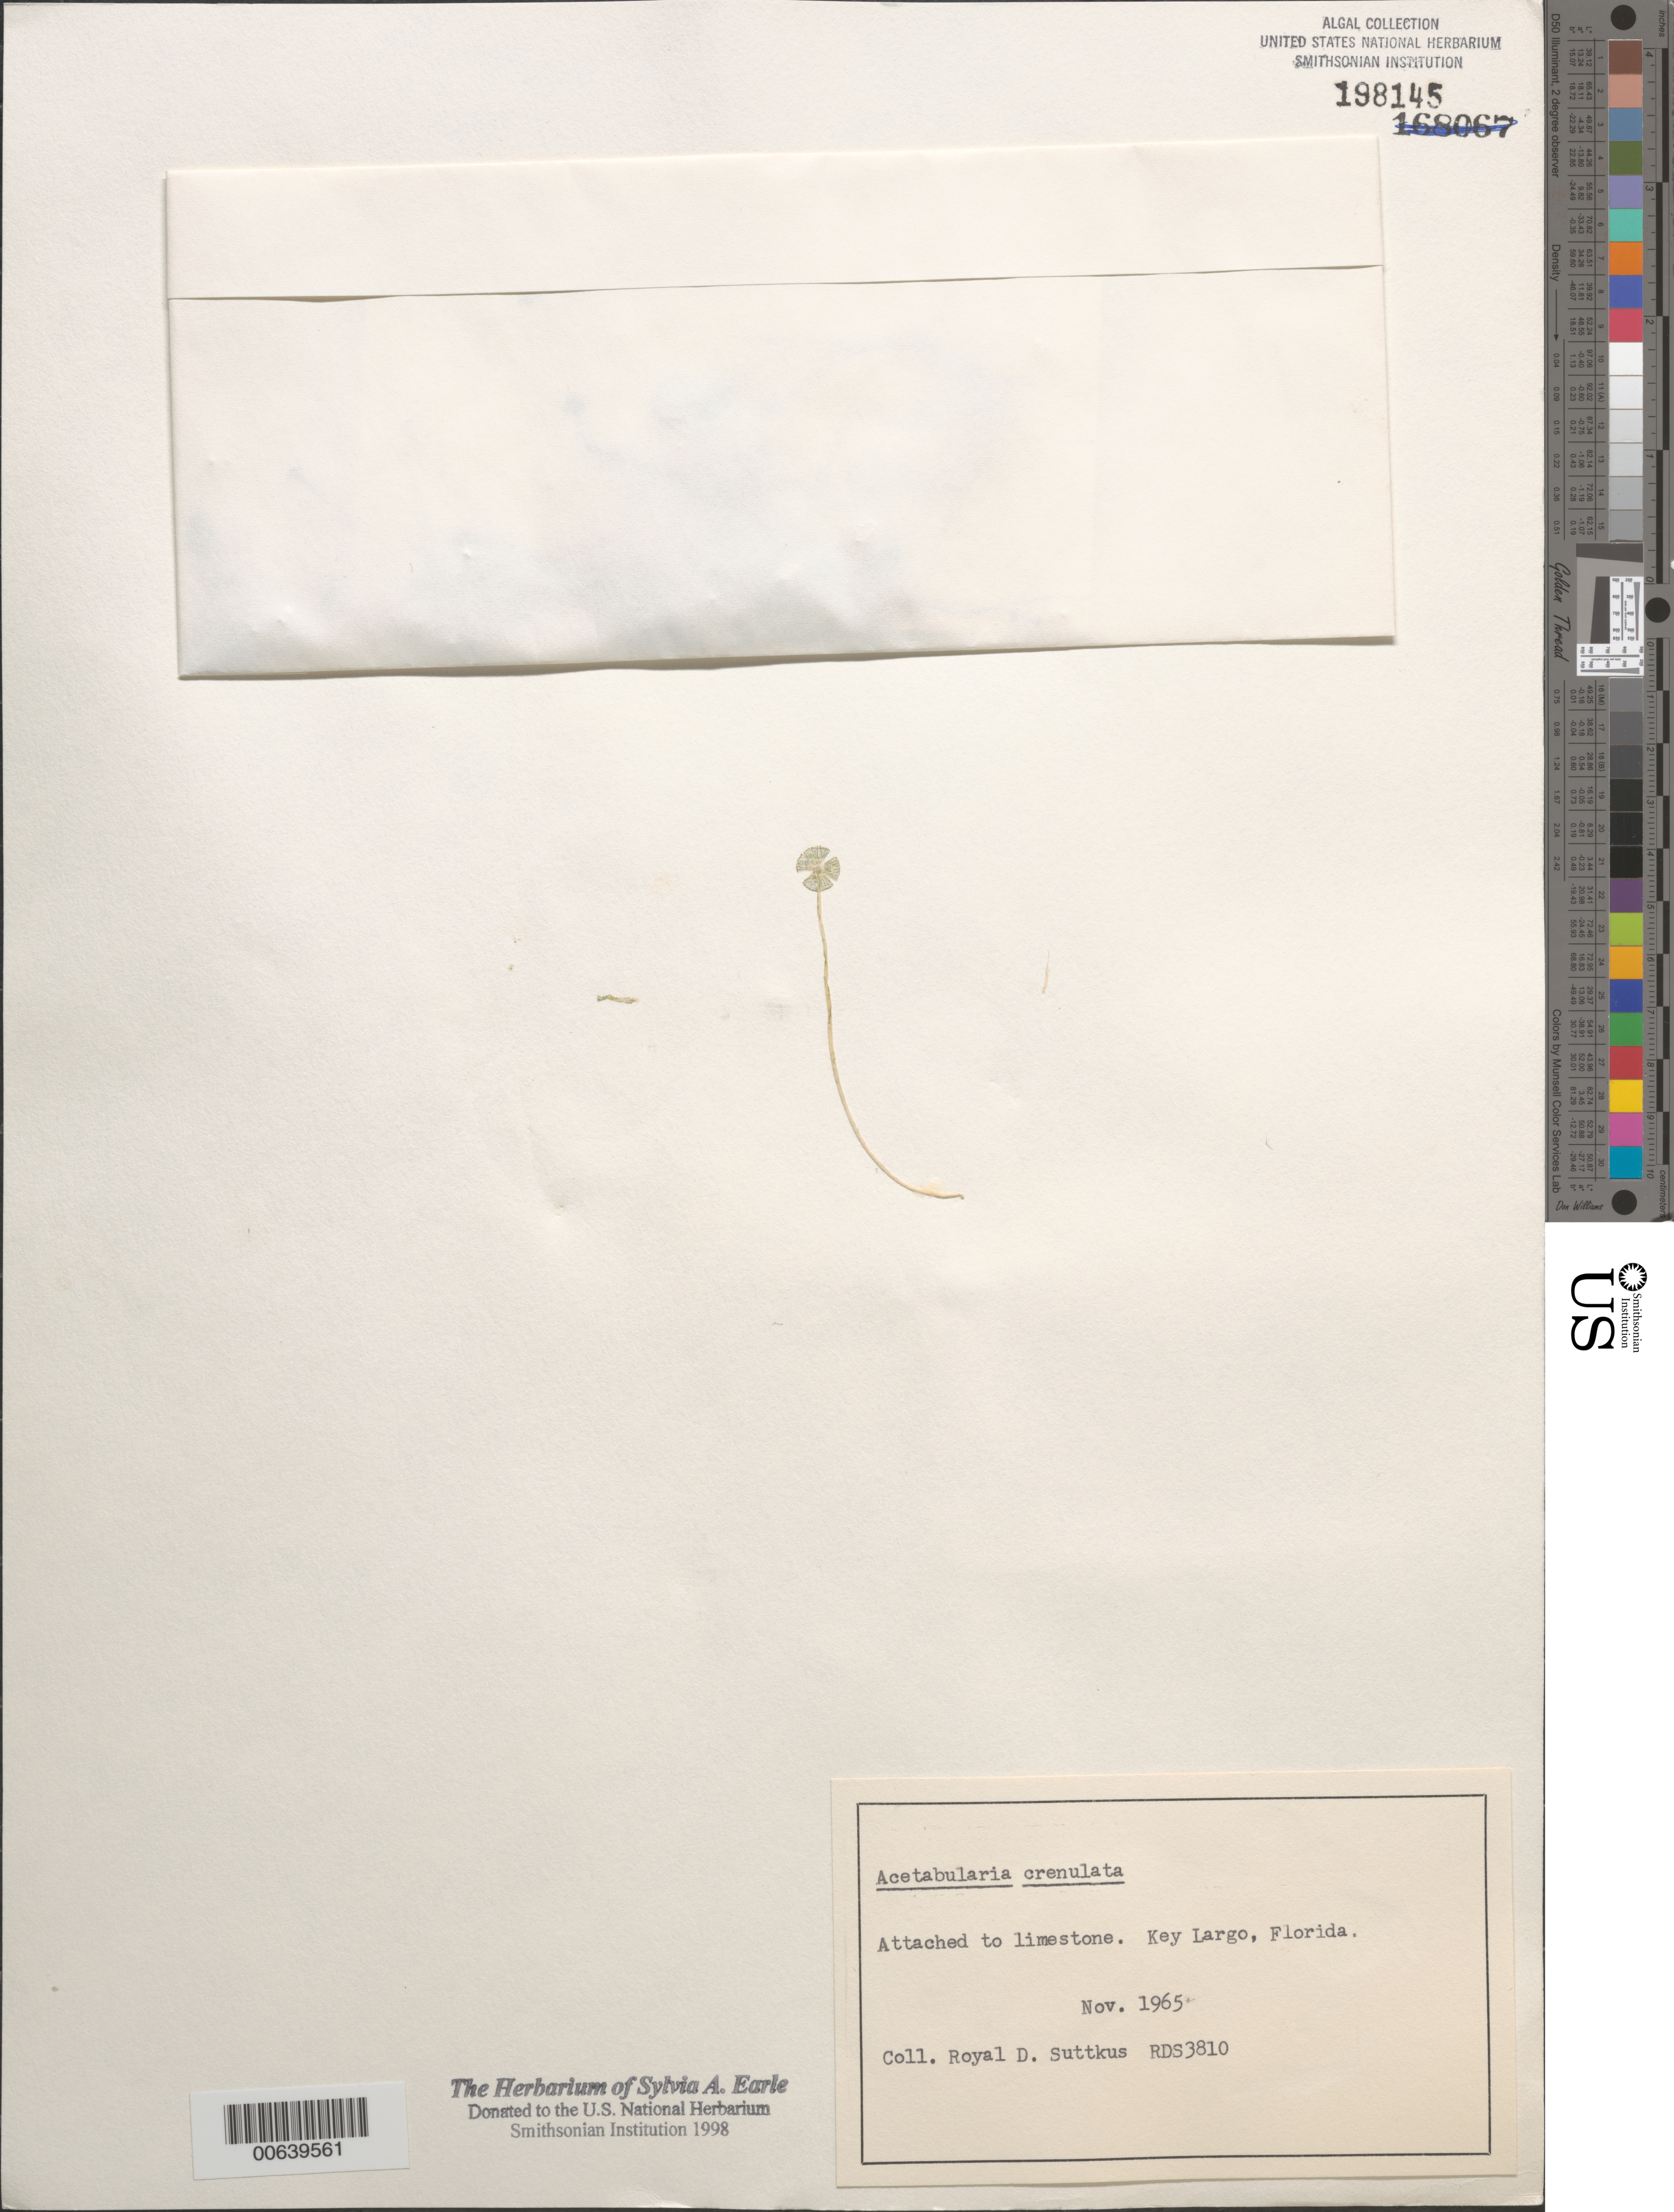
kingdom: Plantae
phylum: Chlorophyta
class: Ulvophyceae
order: Dasycladales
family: Polyphysaceae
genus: Acetabularia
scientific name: Acetabularia acetabulum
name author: J.V.Lamouroux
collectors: R. Suttkus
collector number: Rds 3810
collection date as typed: Nov 1965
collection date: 1965-11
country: United States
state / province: Florida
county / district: Monroe County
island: Key Largo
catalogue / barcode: US 198145